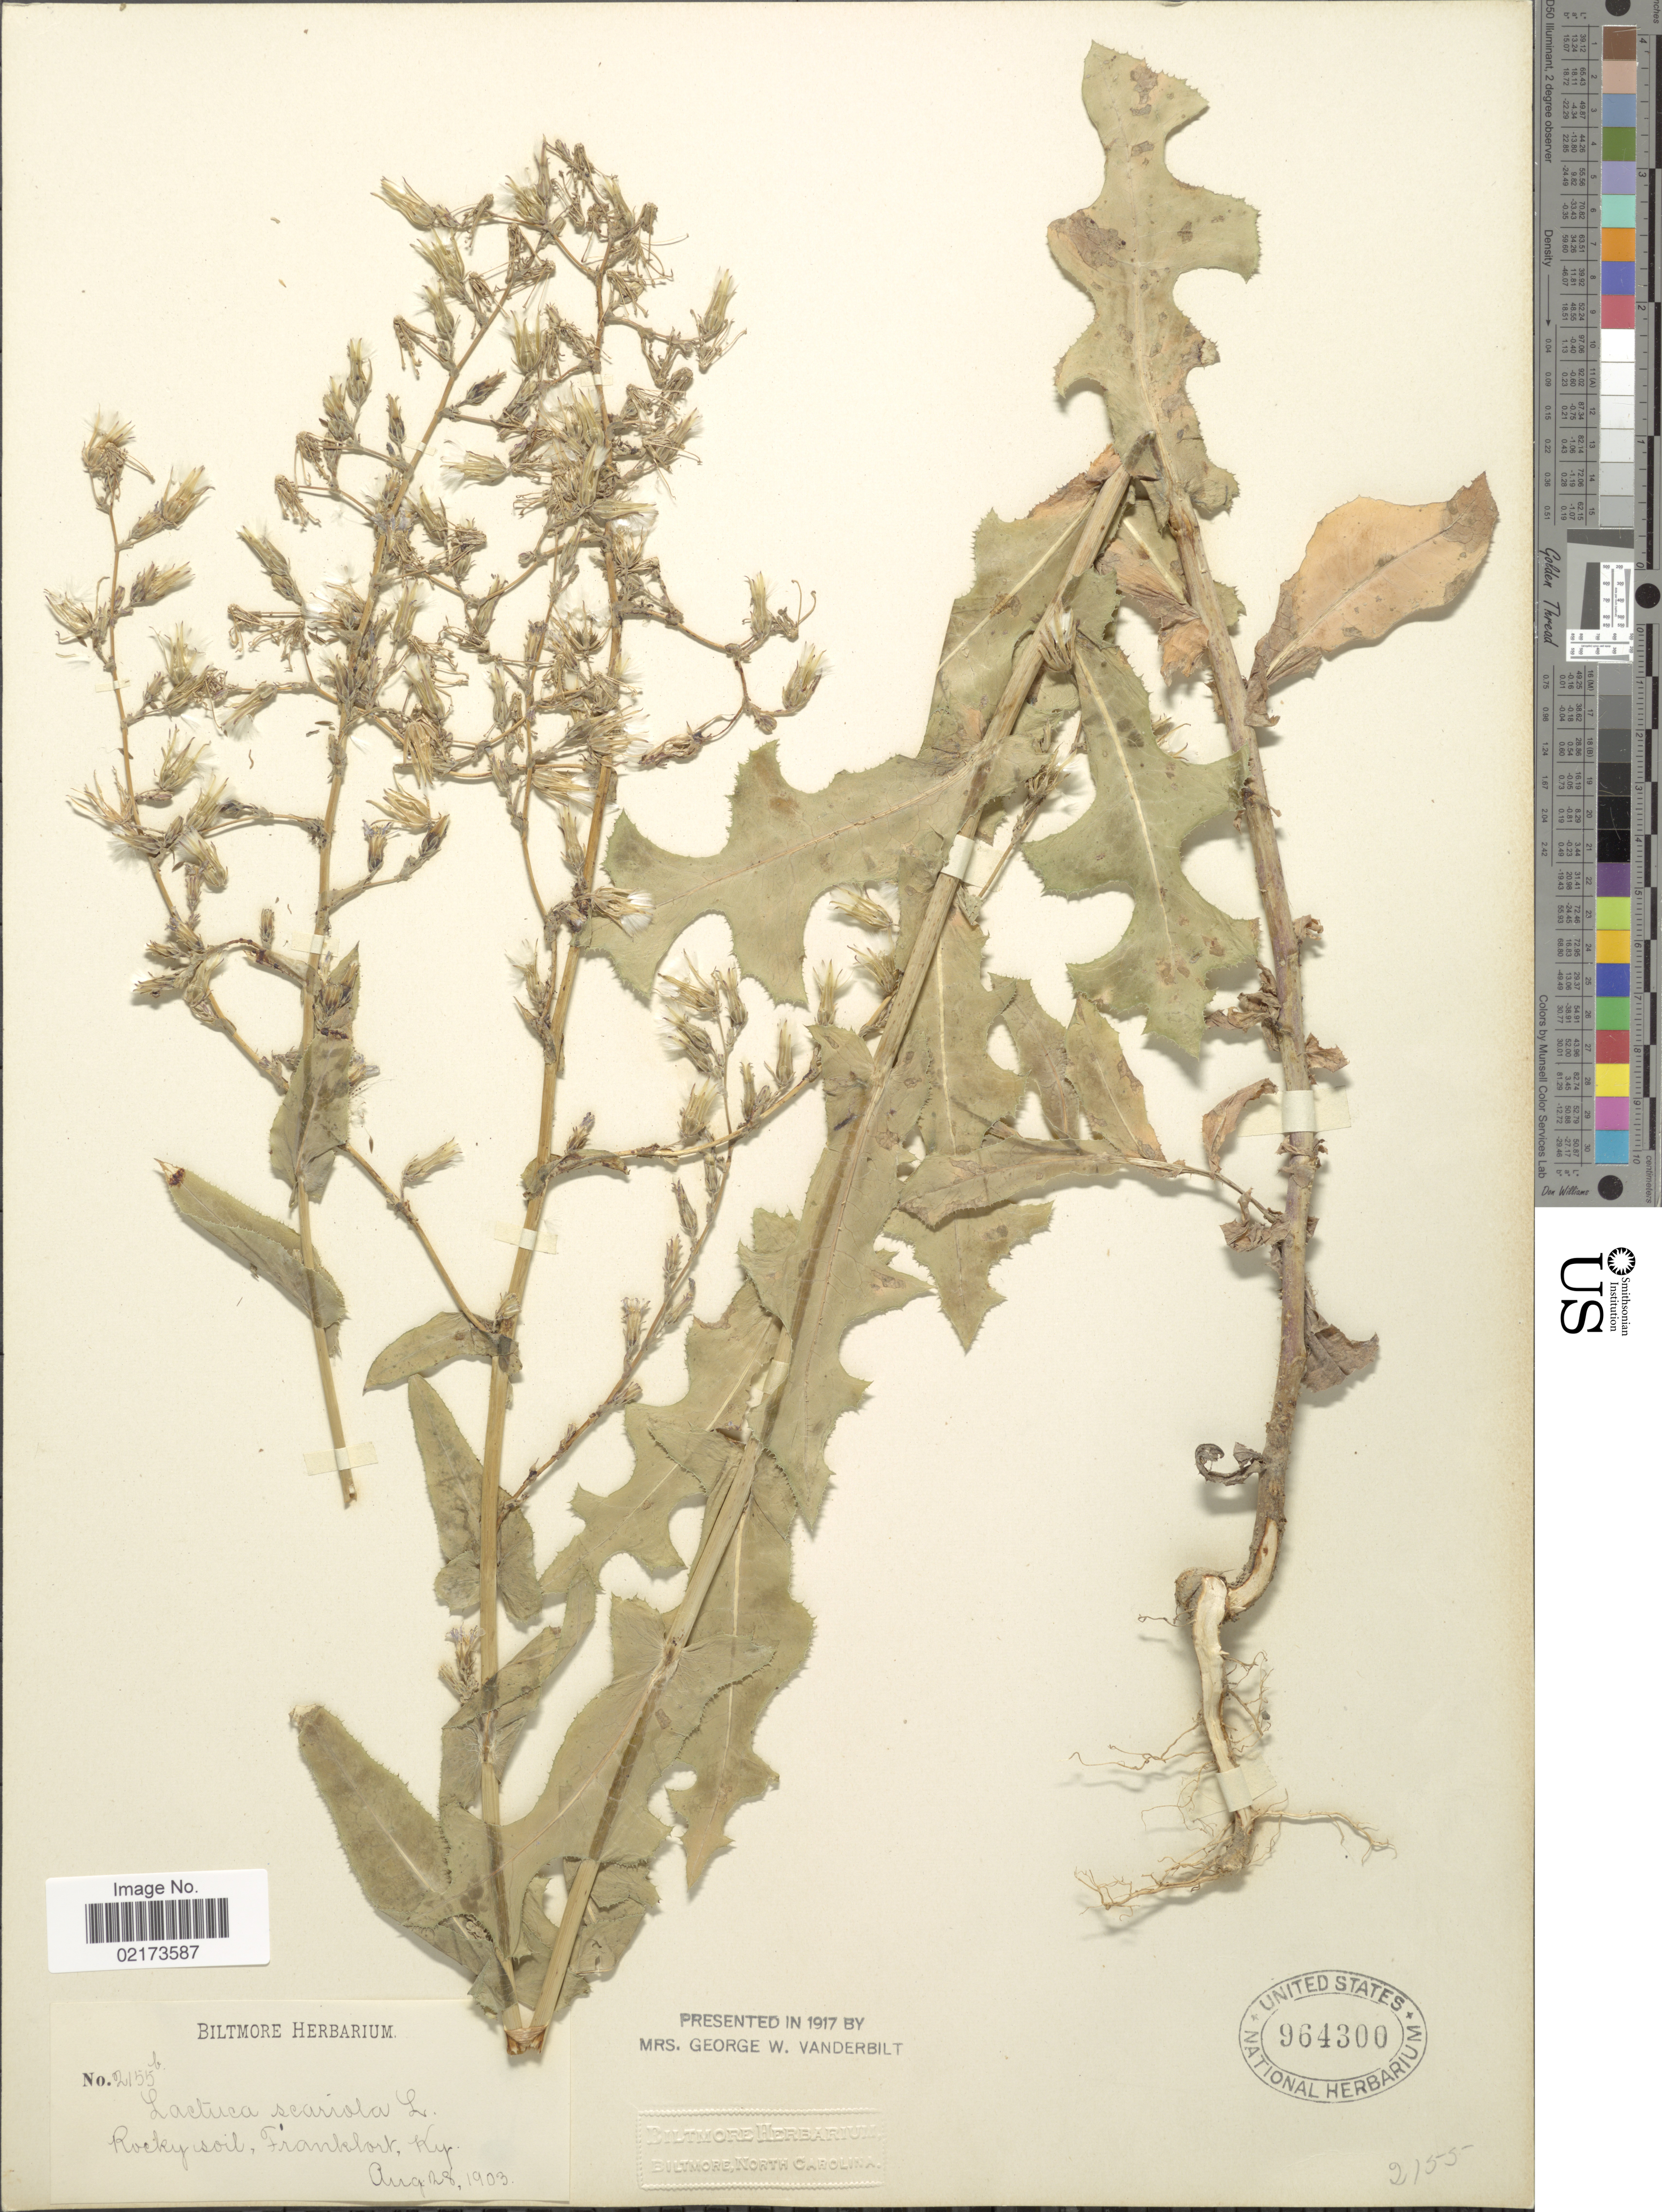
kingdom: Plantae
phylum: Tracheophyta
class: Magnoliopsida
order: Asterales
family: Asteraceae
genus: Lactuca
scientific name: Lactuca serriola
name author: L.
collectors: ex herb. Biltmore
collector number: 2155b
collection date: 1903-08-28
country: United States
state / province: Kentucky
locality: Frankfort, Ky.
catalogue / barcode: US 964300